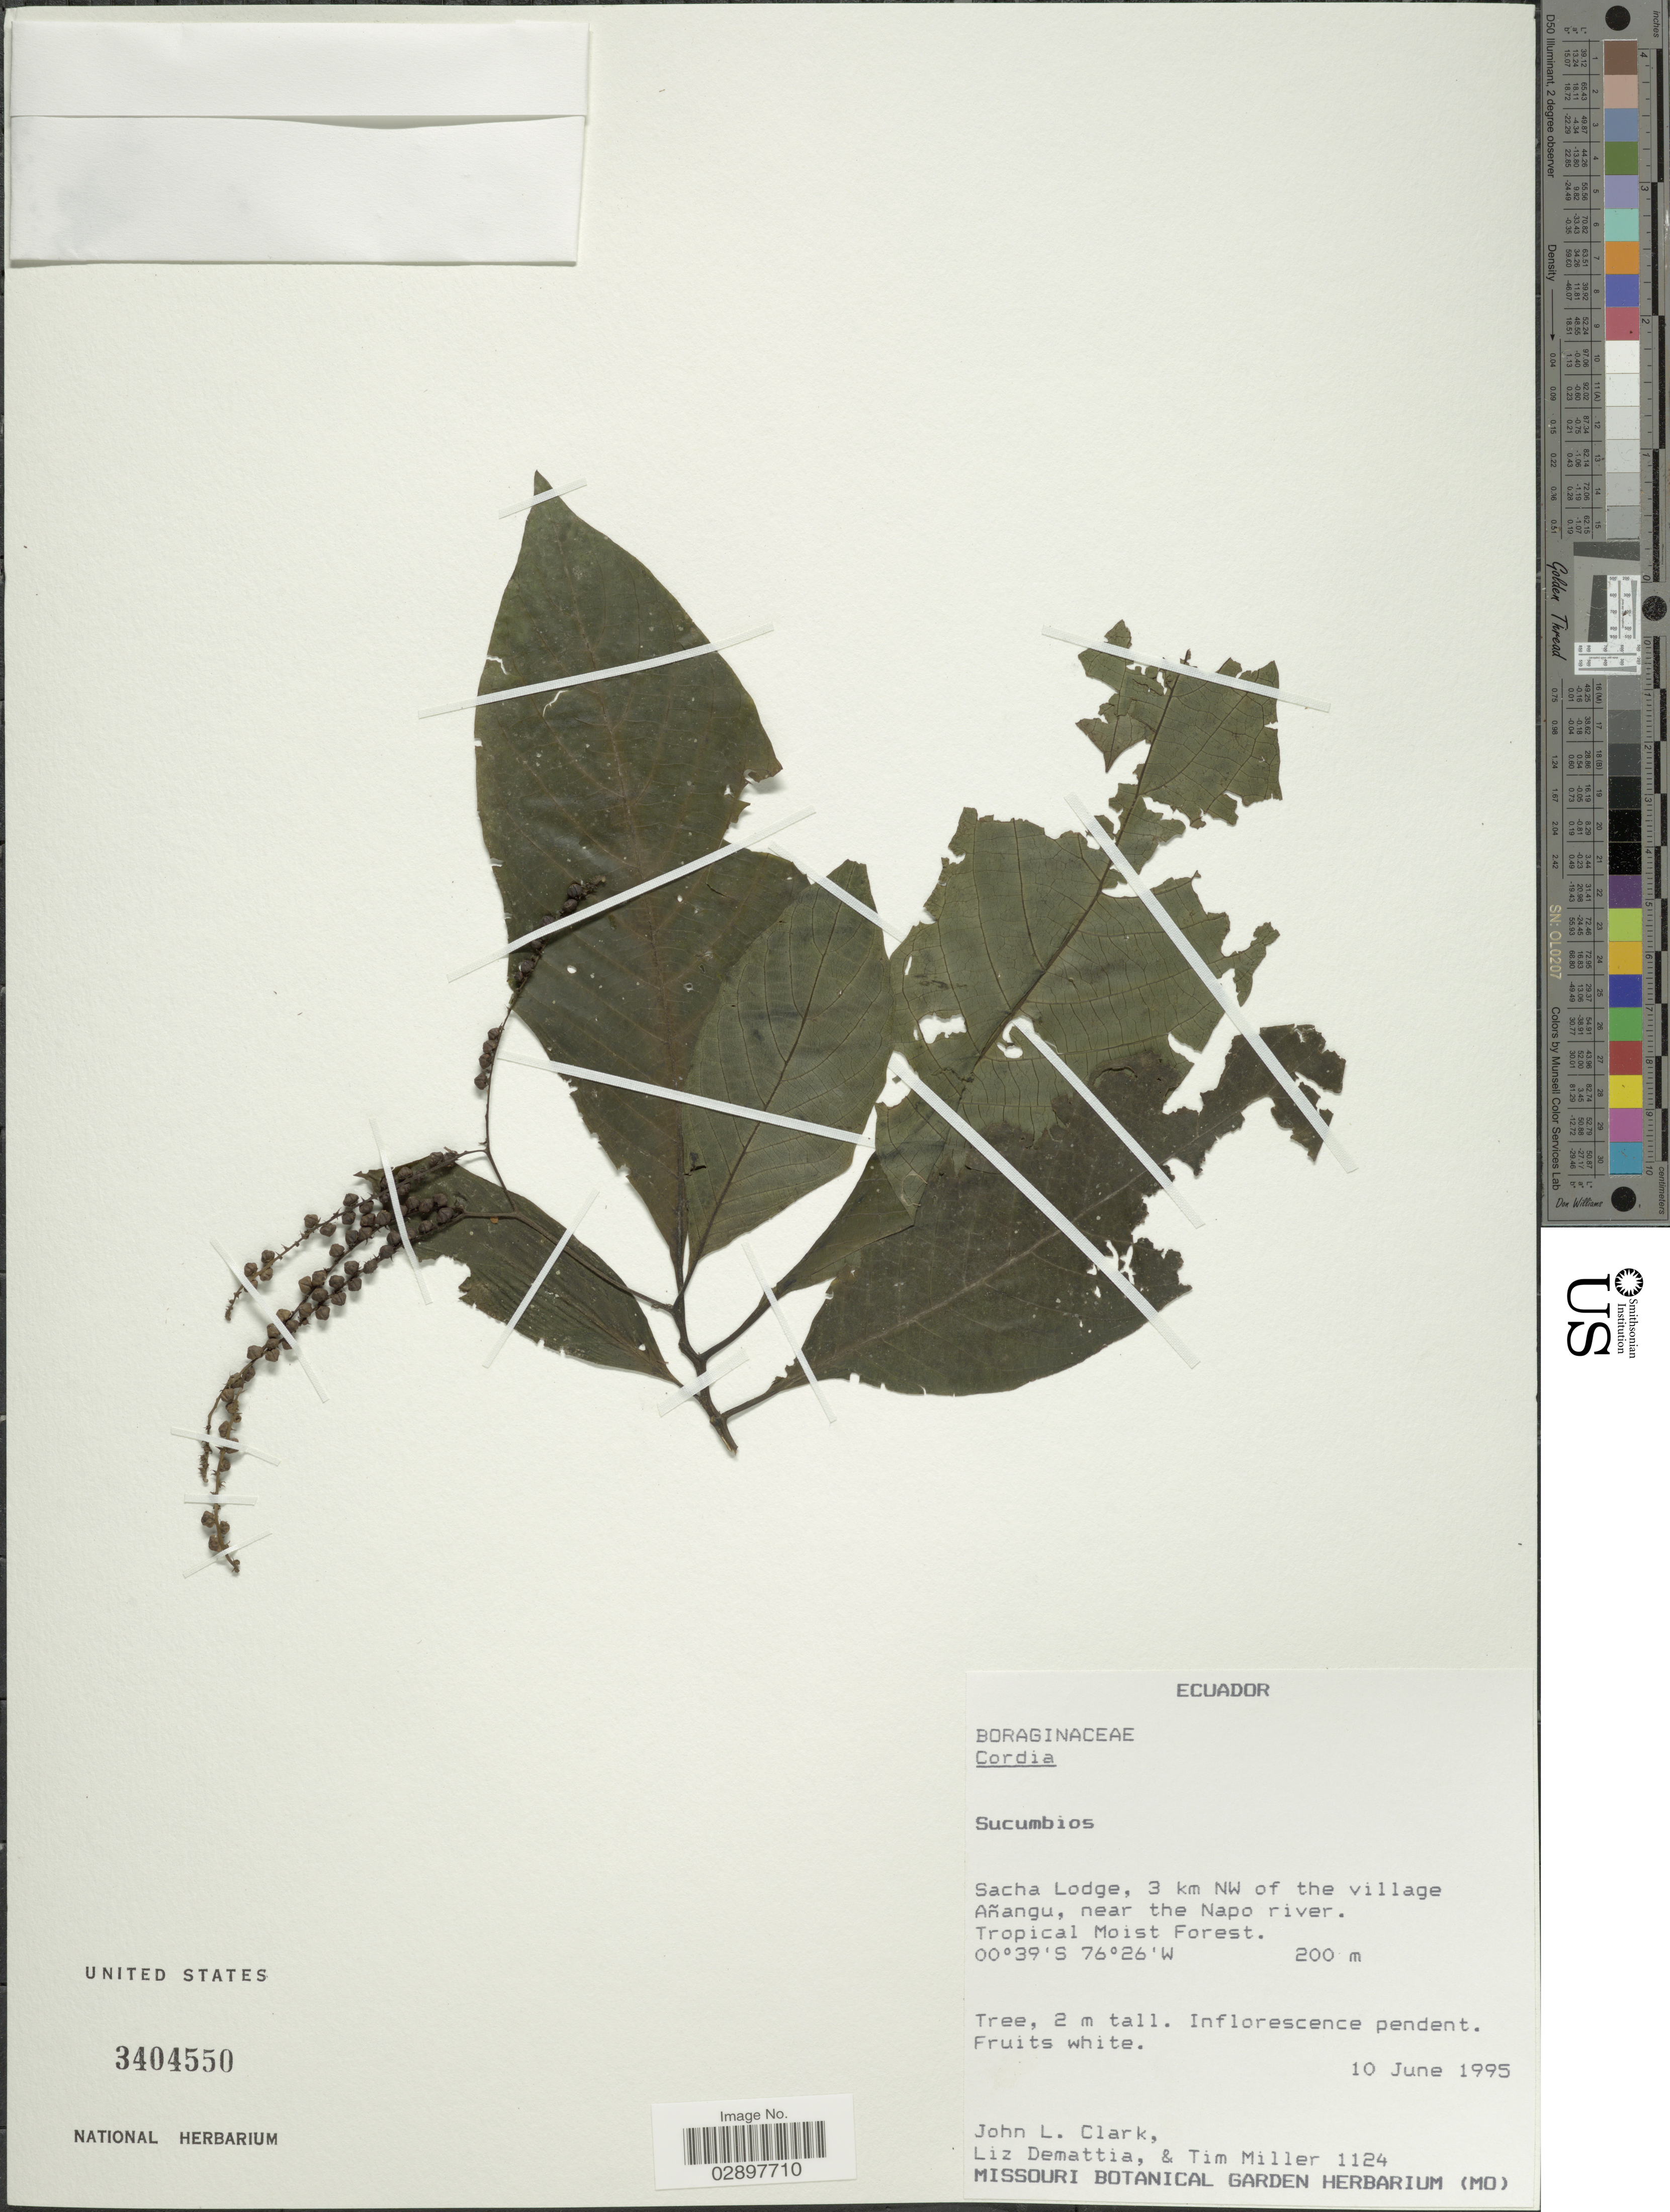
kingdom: Plantae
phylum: Tracheophyta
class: Magnoliopsida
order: Boraginales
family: Heliotropiaceae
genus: Tournefortia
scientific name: Tournefortia sp.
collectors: J. L. Clark, L. Demattia & T. Miller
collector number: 1124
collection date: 1995-06-10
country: Ecuador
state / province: Sucumbíos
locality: Sacha Lodge, 3 km NW of the village Añangu, near the Napo river.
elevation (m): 200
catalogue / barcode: US 3404550